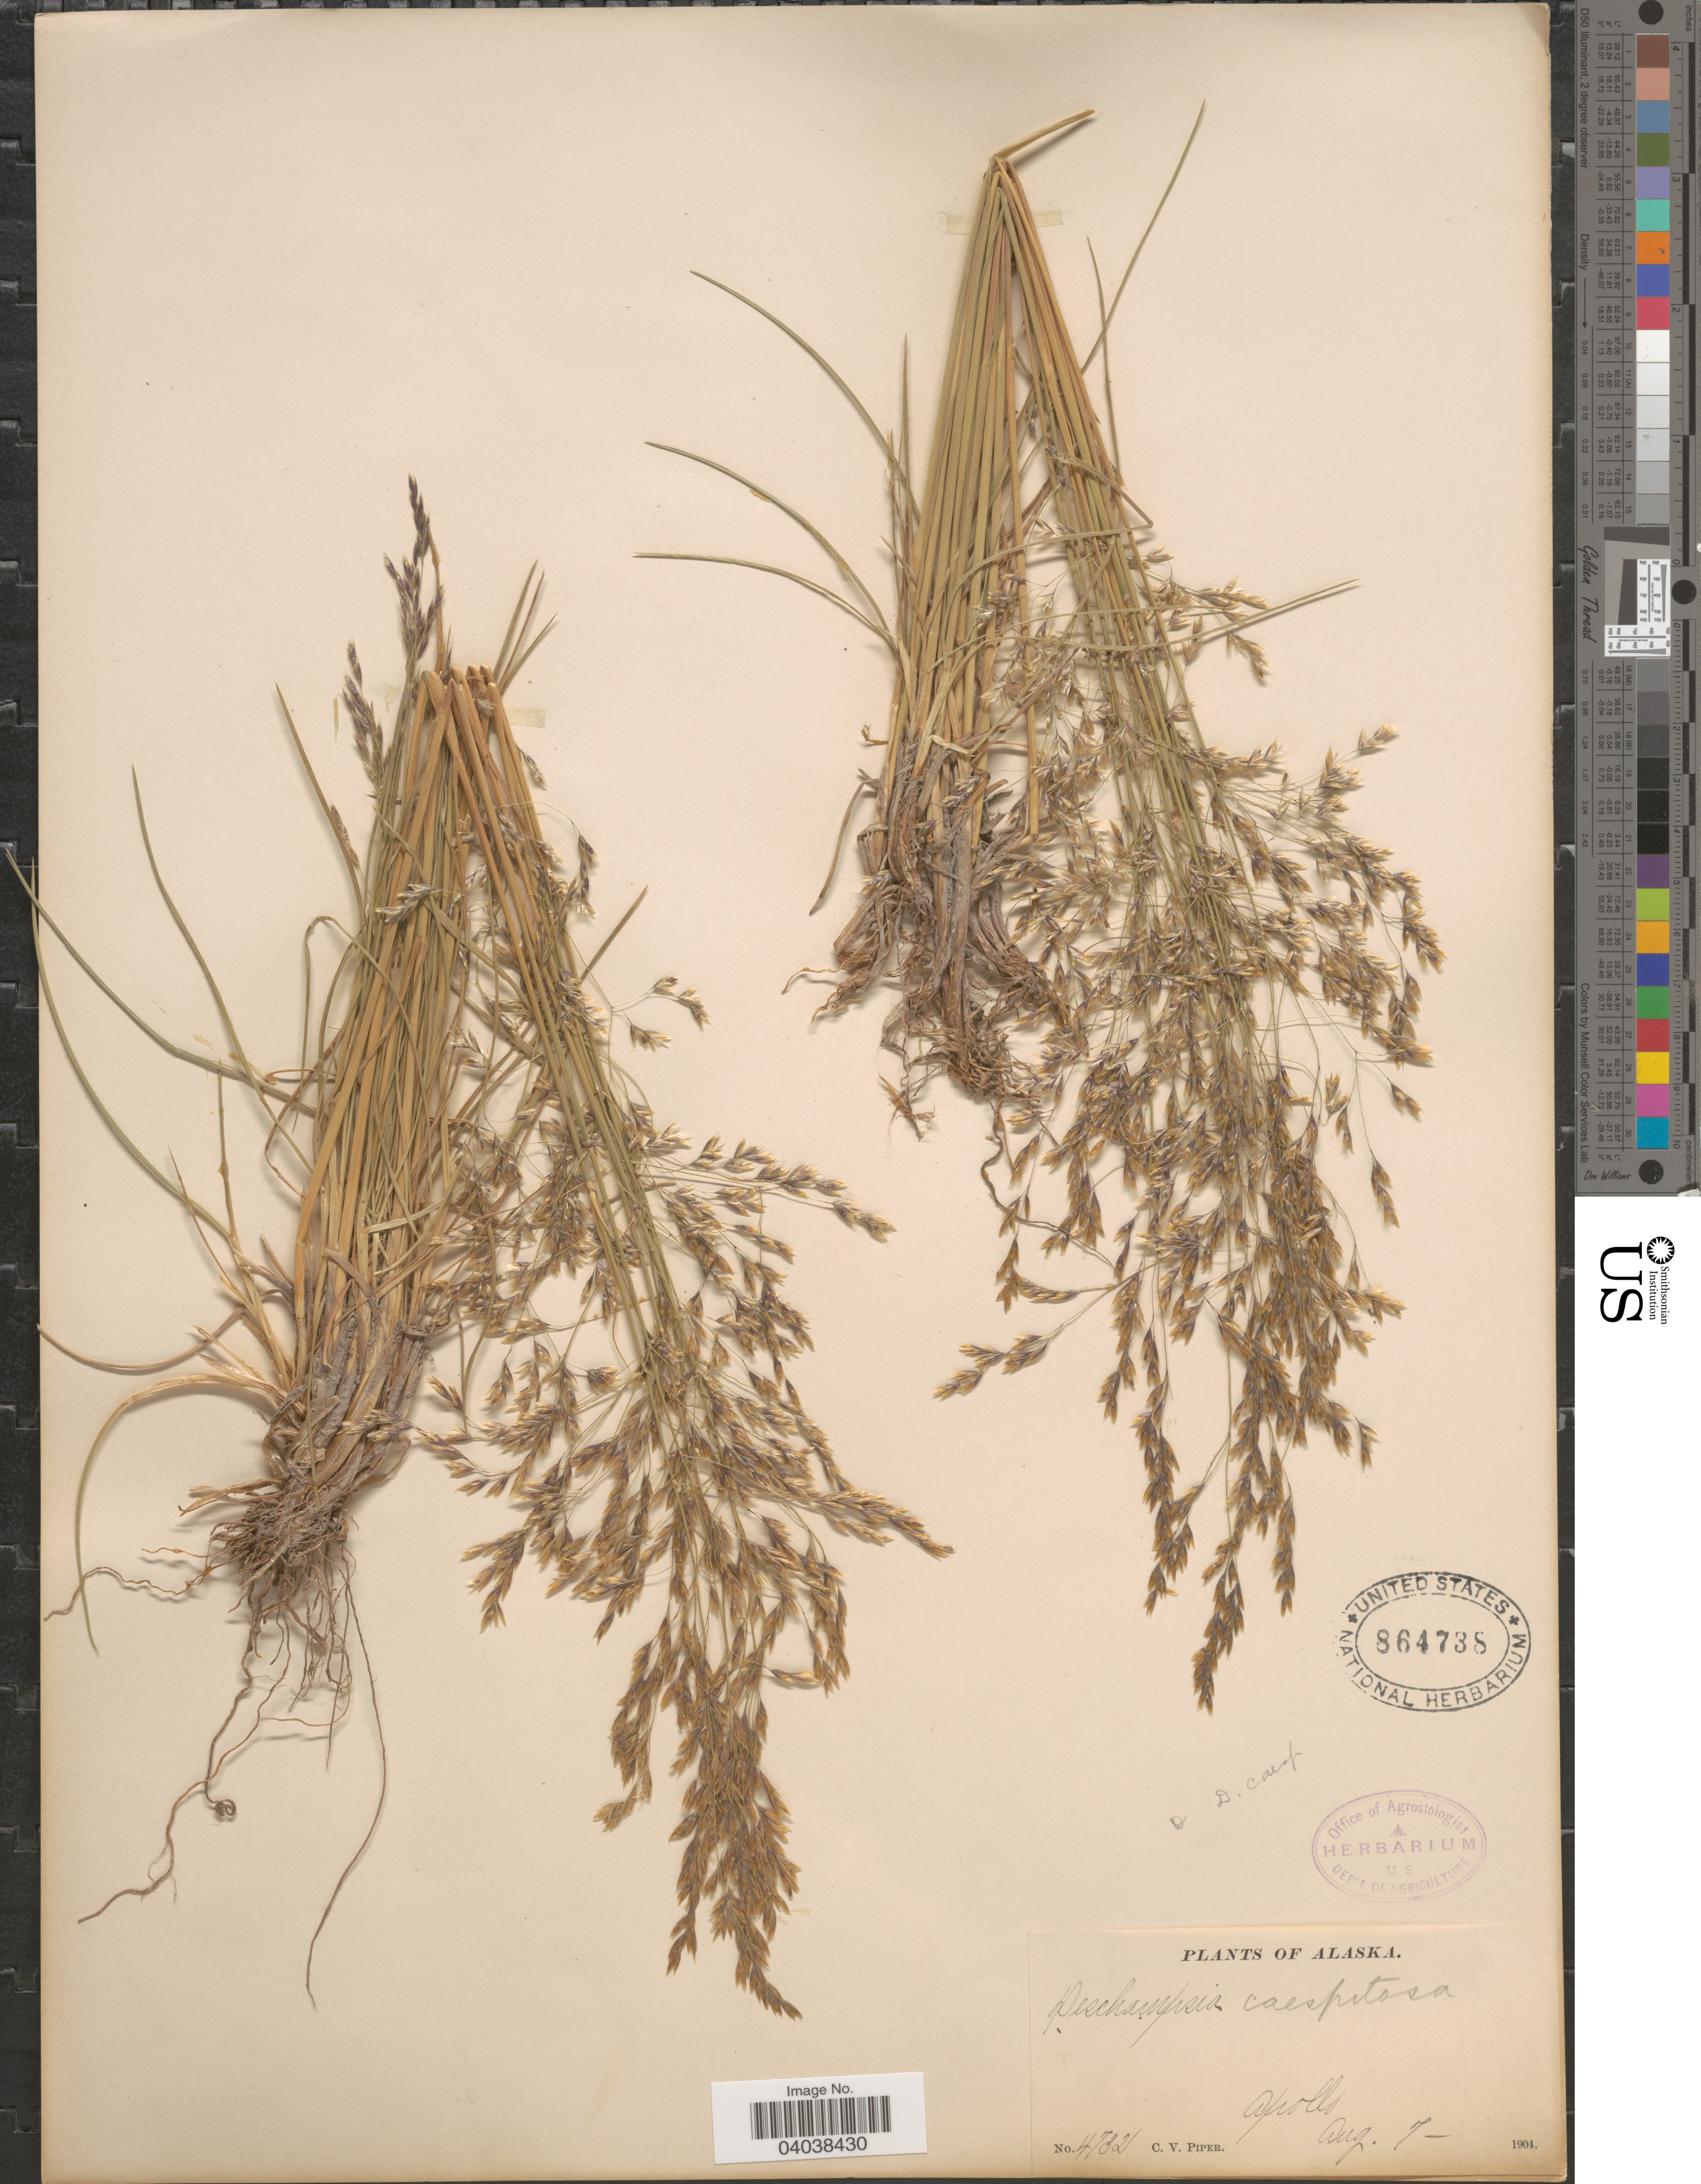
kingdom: Plantae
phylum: Tracheophyta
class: Liliopsida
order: Poales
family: Poaceae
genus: Deschampsia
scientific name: Deschampsia cespitosa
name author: (L.) P. Beauv.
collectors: C. V. Piper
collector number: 47321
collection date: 1904-08-07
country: United States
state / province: Alaska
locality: Apollo.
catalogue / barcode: US 864738